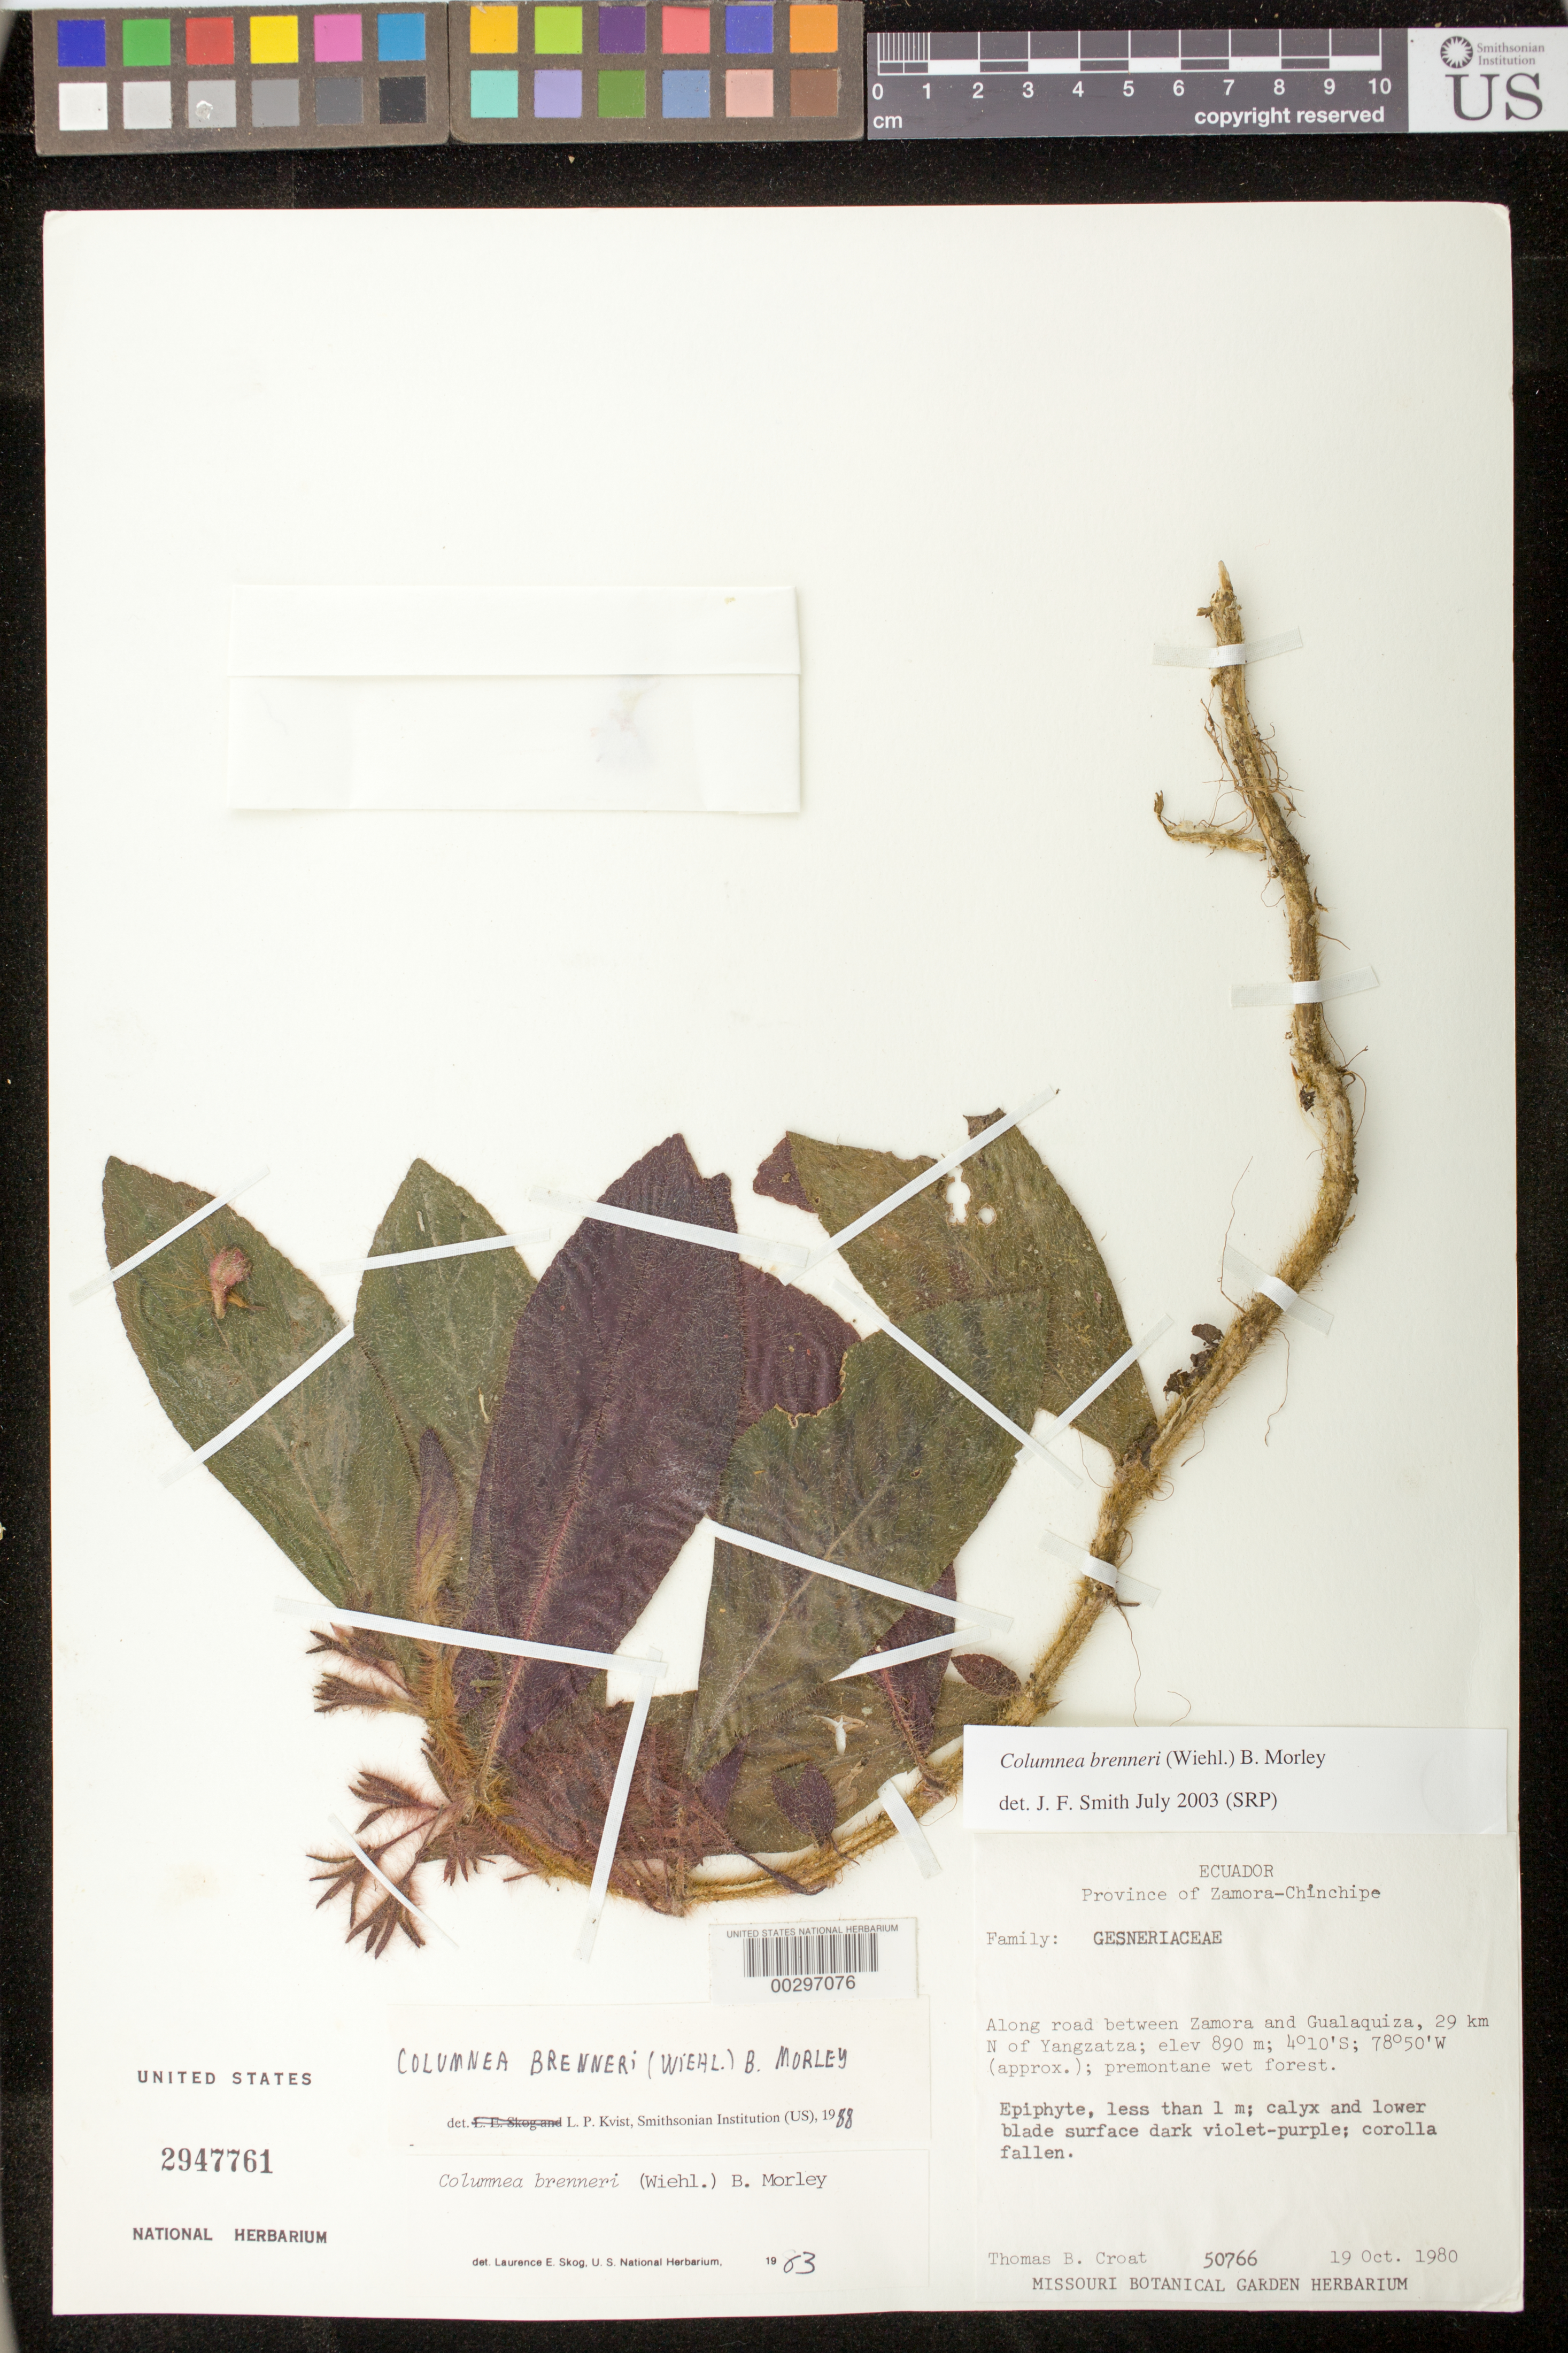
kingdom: Plantae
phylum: Tracheophyta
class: Magnoliopsida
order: Lamiales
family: Gesneriaceae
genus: Columnea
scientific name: Columnea brenneri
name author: (Wiehler) B.D. Morley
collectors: T. B. Croat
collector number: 50766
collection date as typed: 19 Oct 1980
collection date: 1980-10-19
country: Ecuador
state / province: Zamora-Chinchipe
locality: Between Zamora and Galaquiza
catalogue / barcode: US 2947761